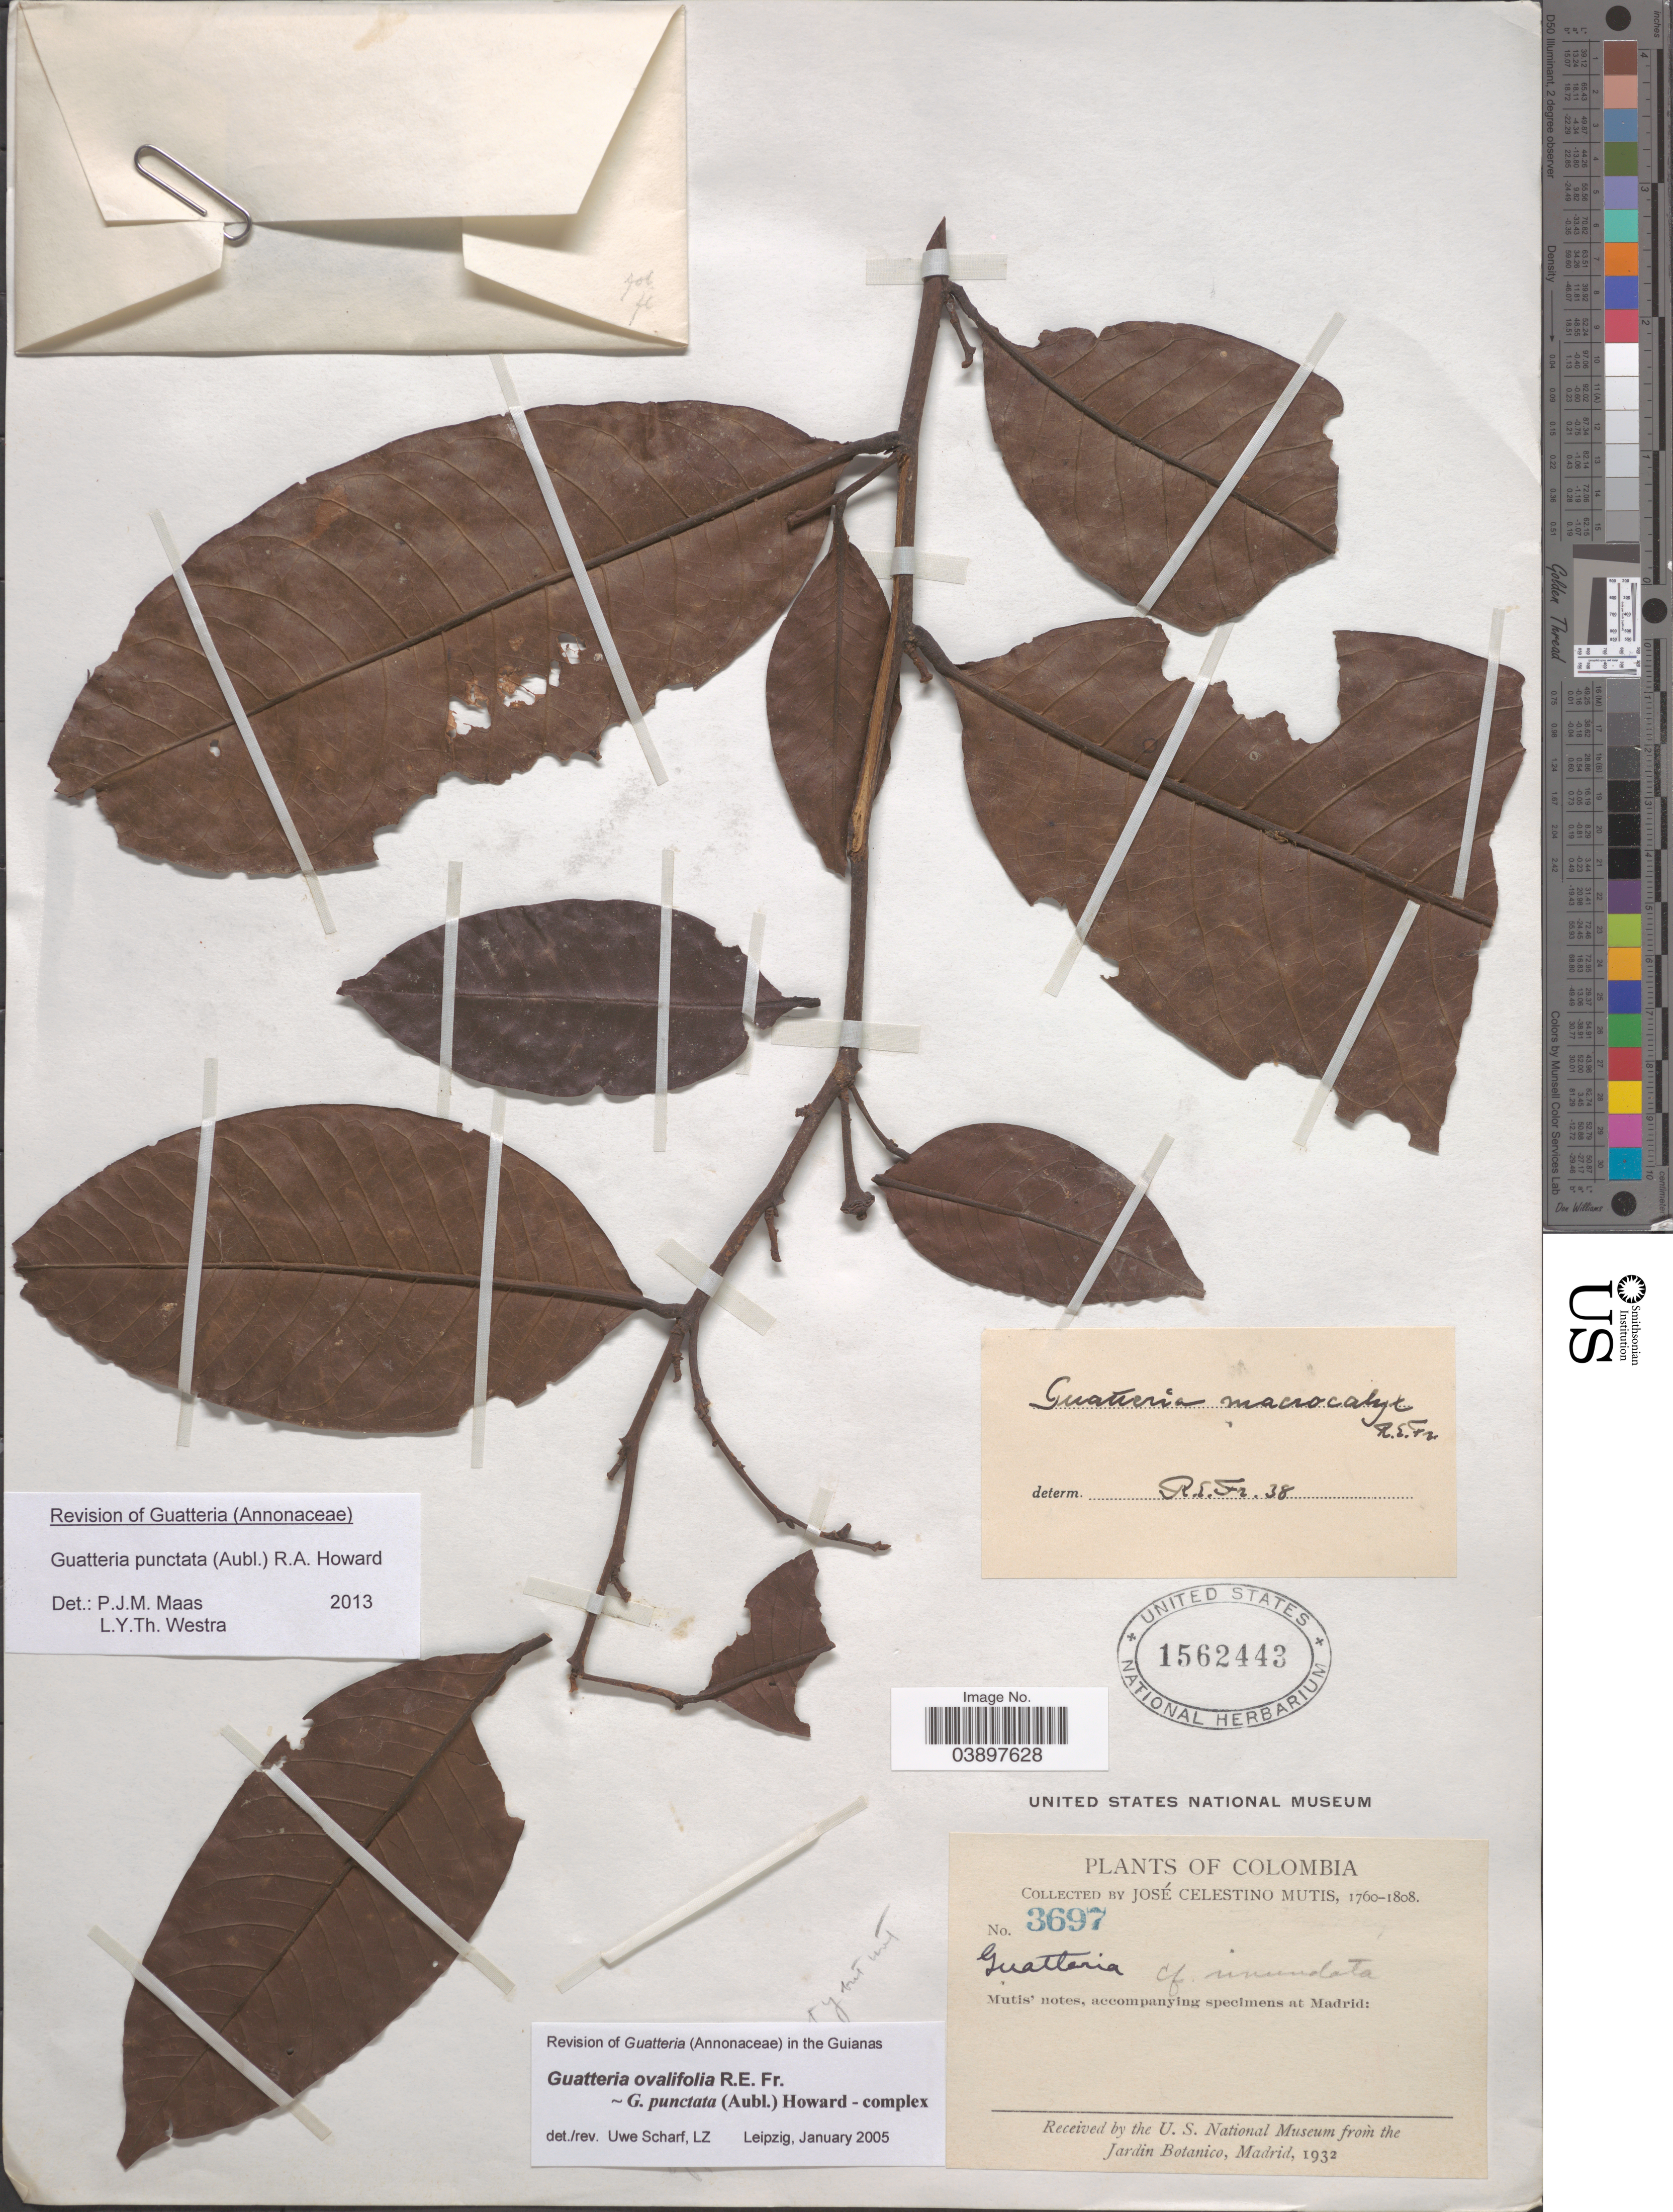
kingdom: Plantae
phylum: Tracheophyta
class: Magnoliopsida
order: Magnoliales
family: Annonaceae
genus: Guatteria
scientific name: Guatteria punctata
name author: (Aubl.) R.A. Howard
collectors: J. C. B. Mutis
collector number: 3697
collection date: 1760/1808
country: Colombia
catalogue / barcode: US 1562443